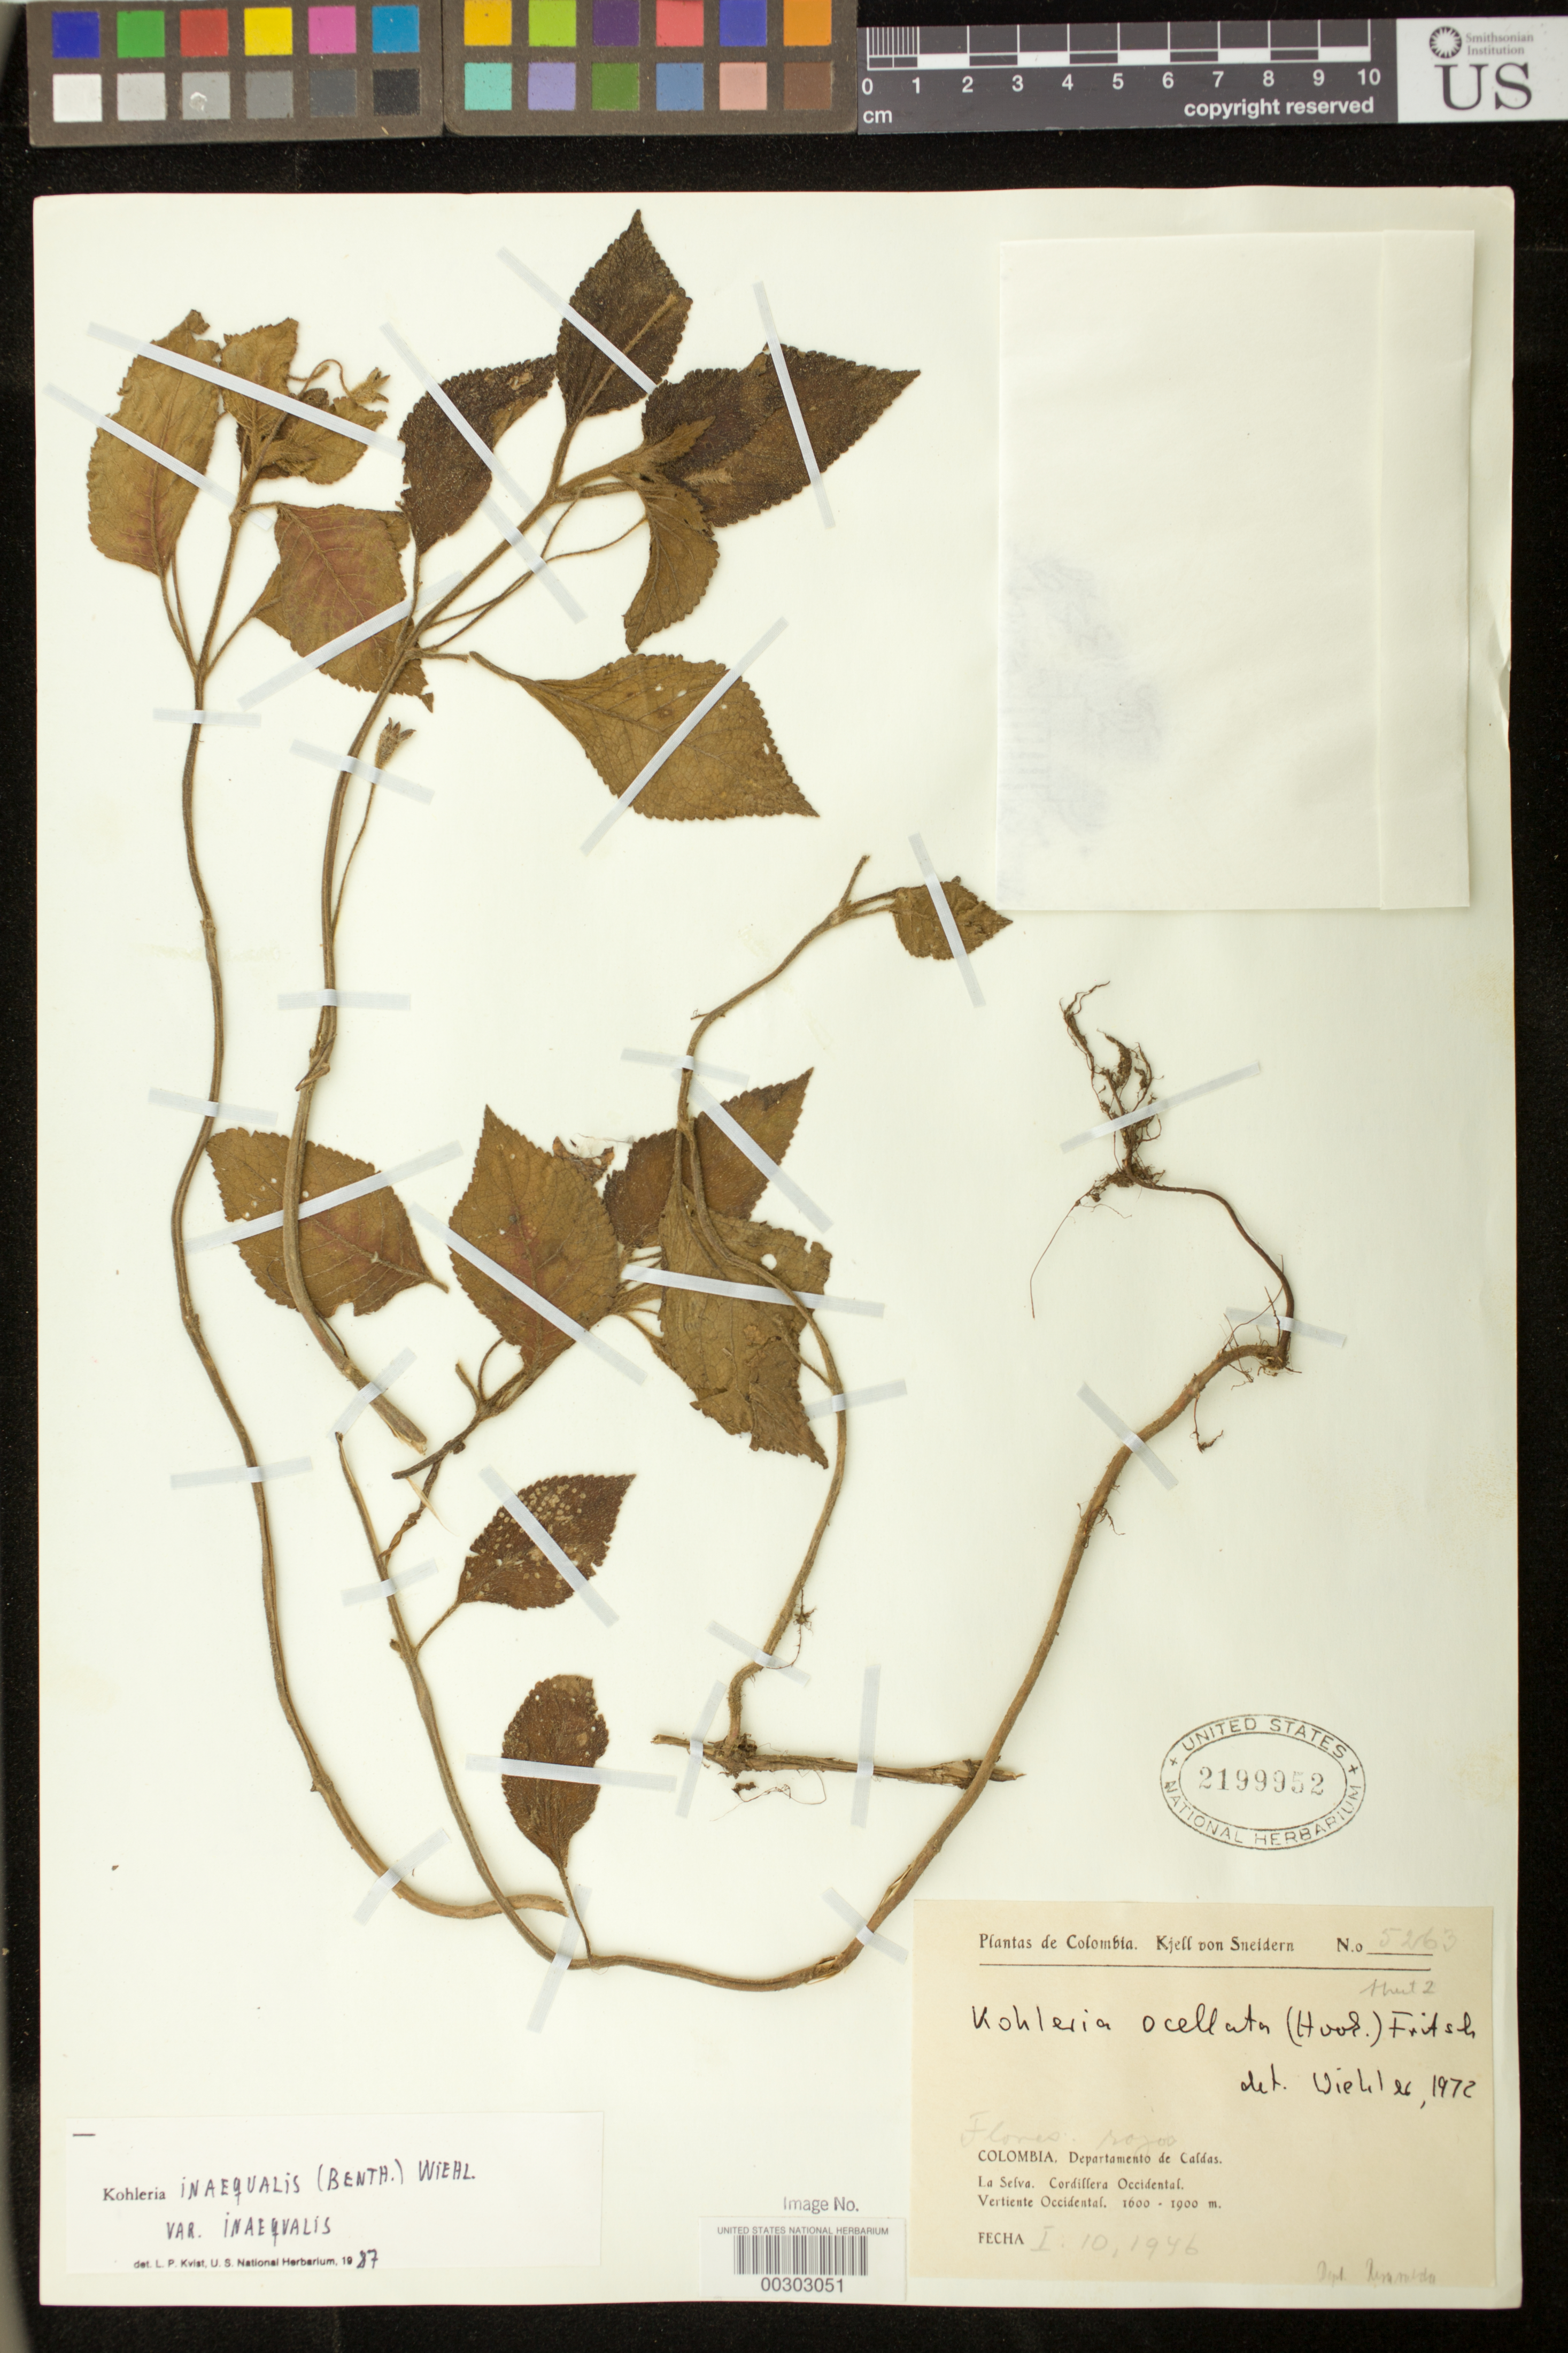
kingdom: Plantae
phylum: Tracheophyta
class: Magnoliopsida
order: Lamiales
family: Gesneriaceae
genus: Kohleria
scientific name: Kohleria inaequalis var. inaequalis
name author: (Benth.) Wiehler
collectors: K. von Sneidern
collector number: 5263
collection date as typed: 10 Jan 1946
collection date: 1946-01-10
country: Colombia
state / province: Caldas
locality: Cordillera Occidental, western slope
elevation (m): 1600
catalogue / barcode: US 2199952